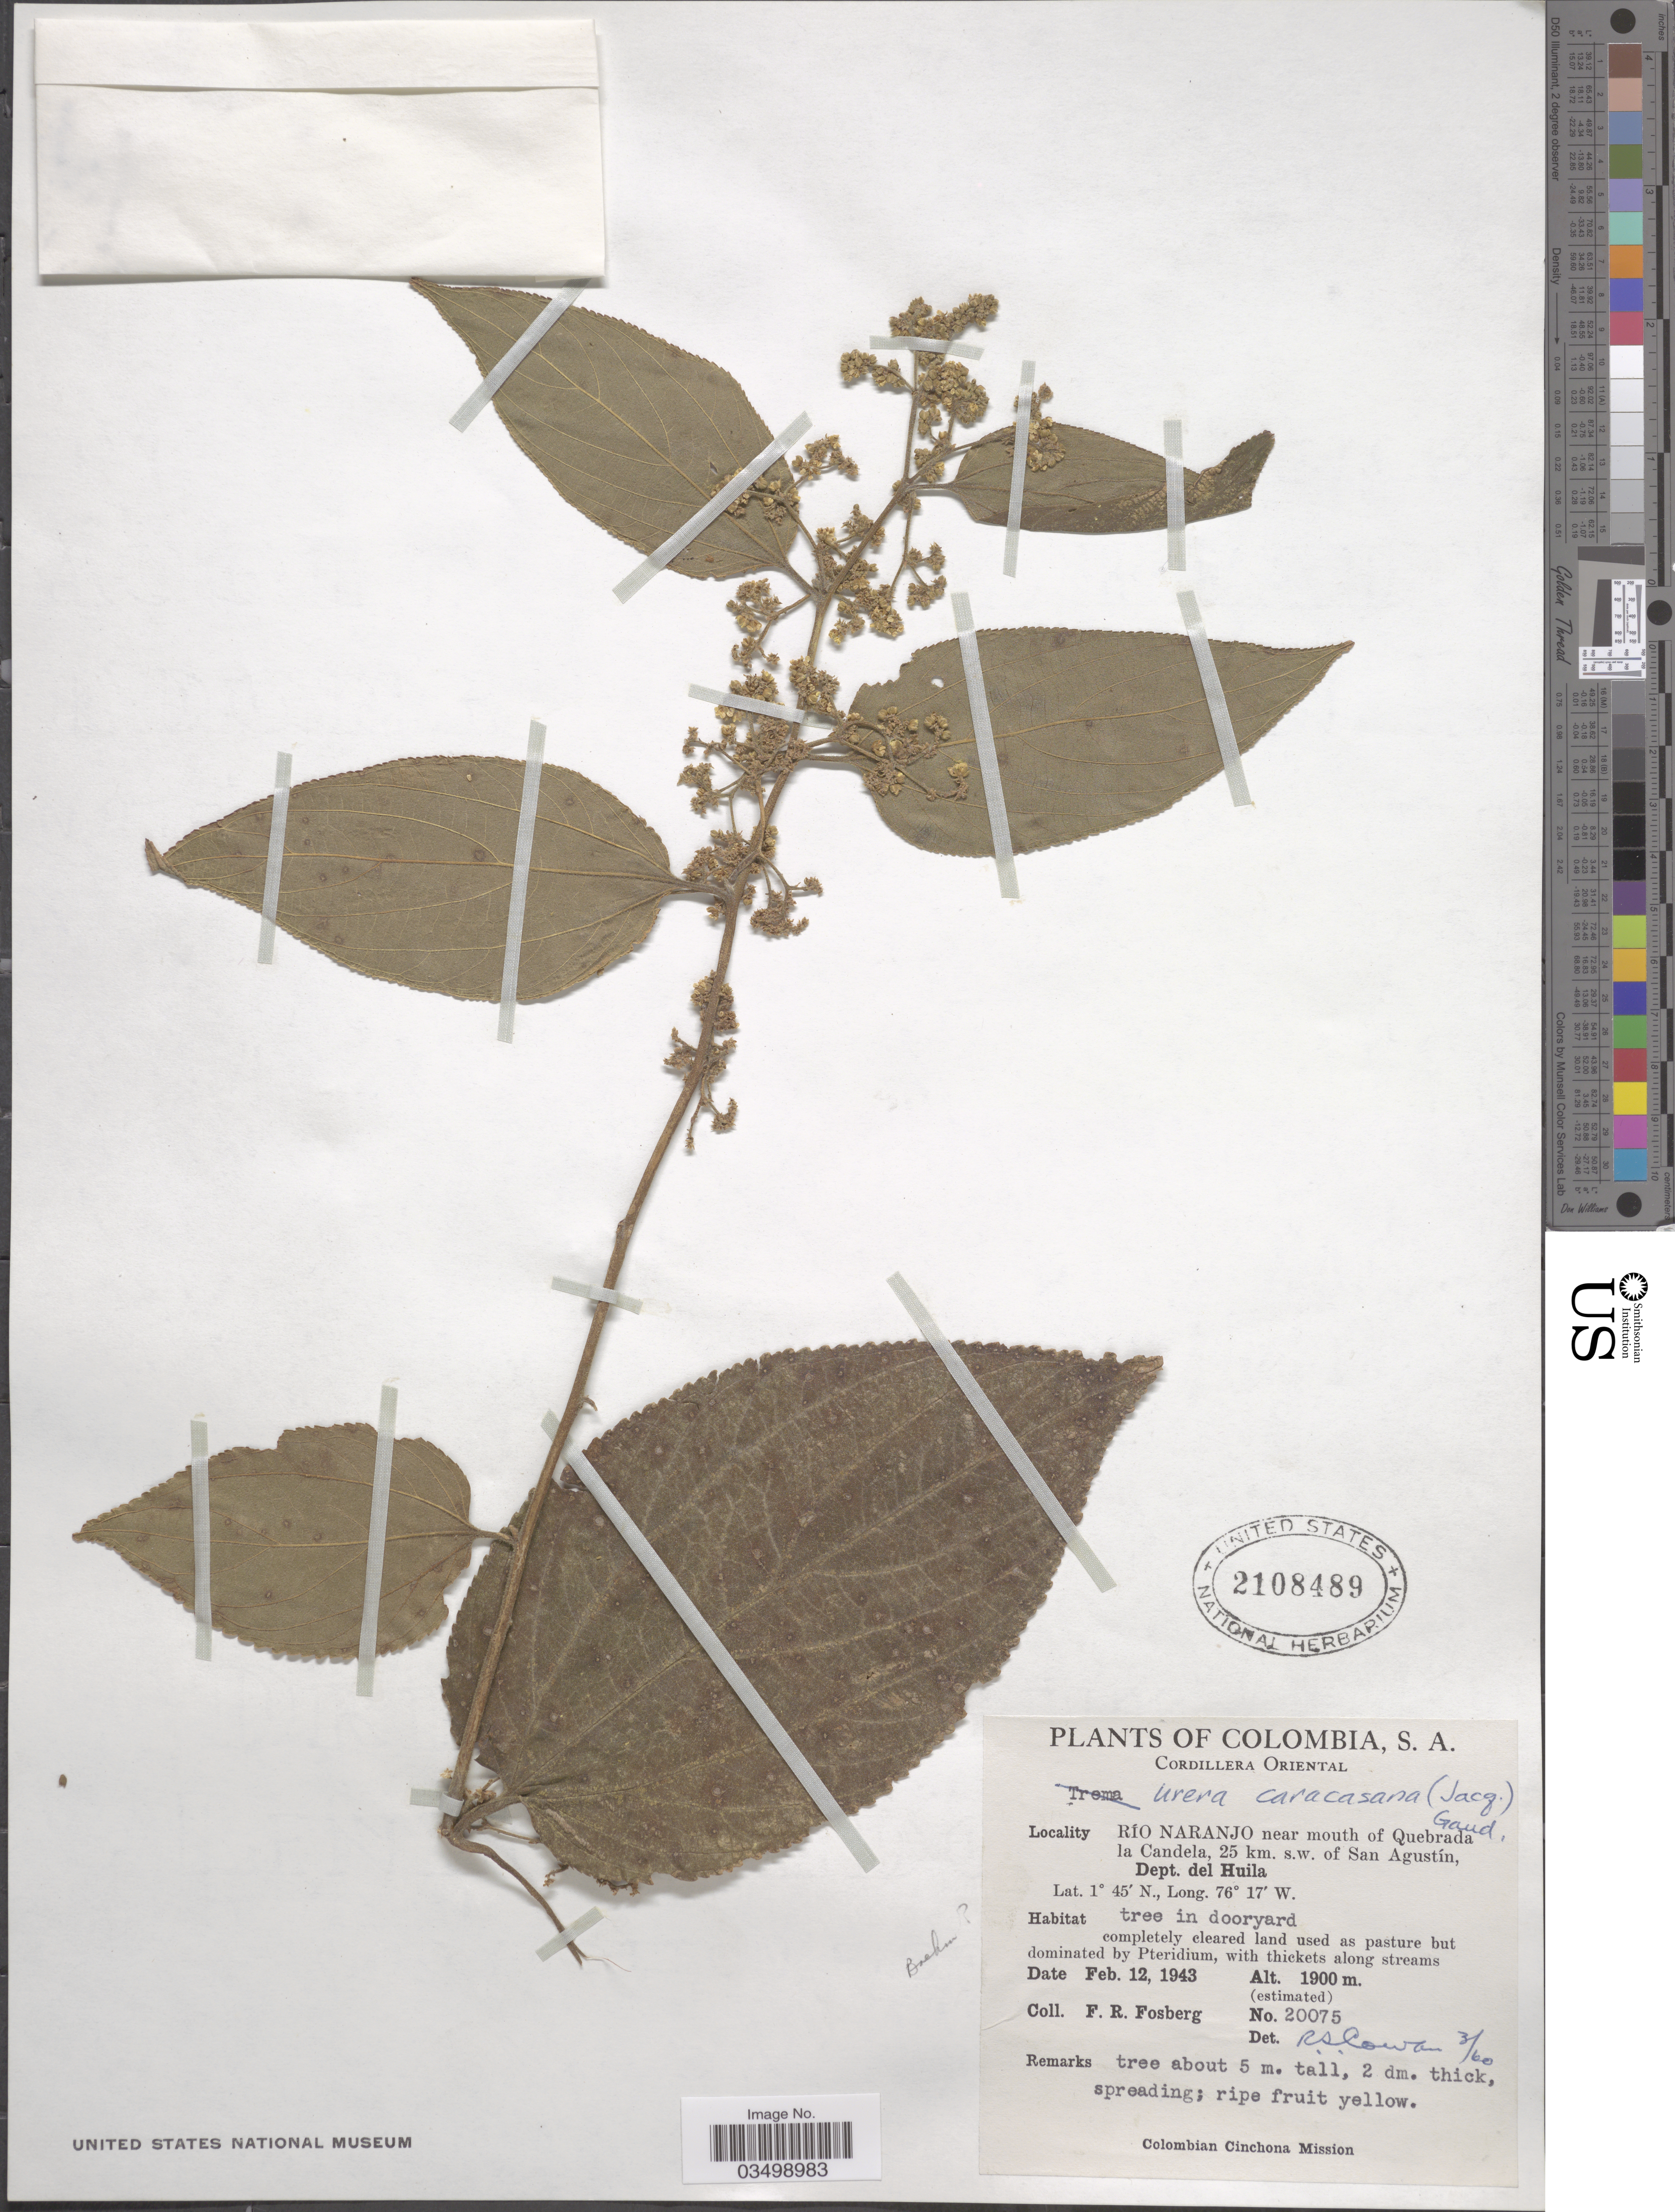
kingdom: Plantae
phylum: Tracheophyta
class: Magnoliopsida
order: Rosales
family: Urticaceae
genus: Urera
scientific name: Urera caracasana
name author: (Jacq.) Gaudich. ex Griseb.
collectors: F. R. Fosberg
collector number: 20075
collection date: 1943-02-12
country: Colombia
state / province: Huila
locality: Cordillera Oriental. Río Naranjo near mouth of Quebrada la Candela, 25 km. s.w. of San Agustín, Dept. del Huila.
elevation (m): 1900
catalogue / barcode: US 2108489